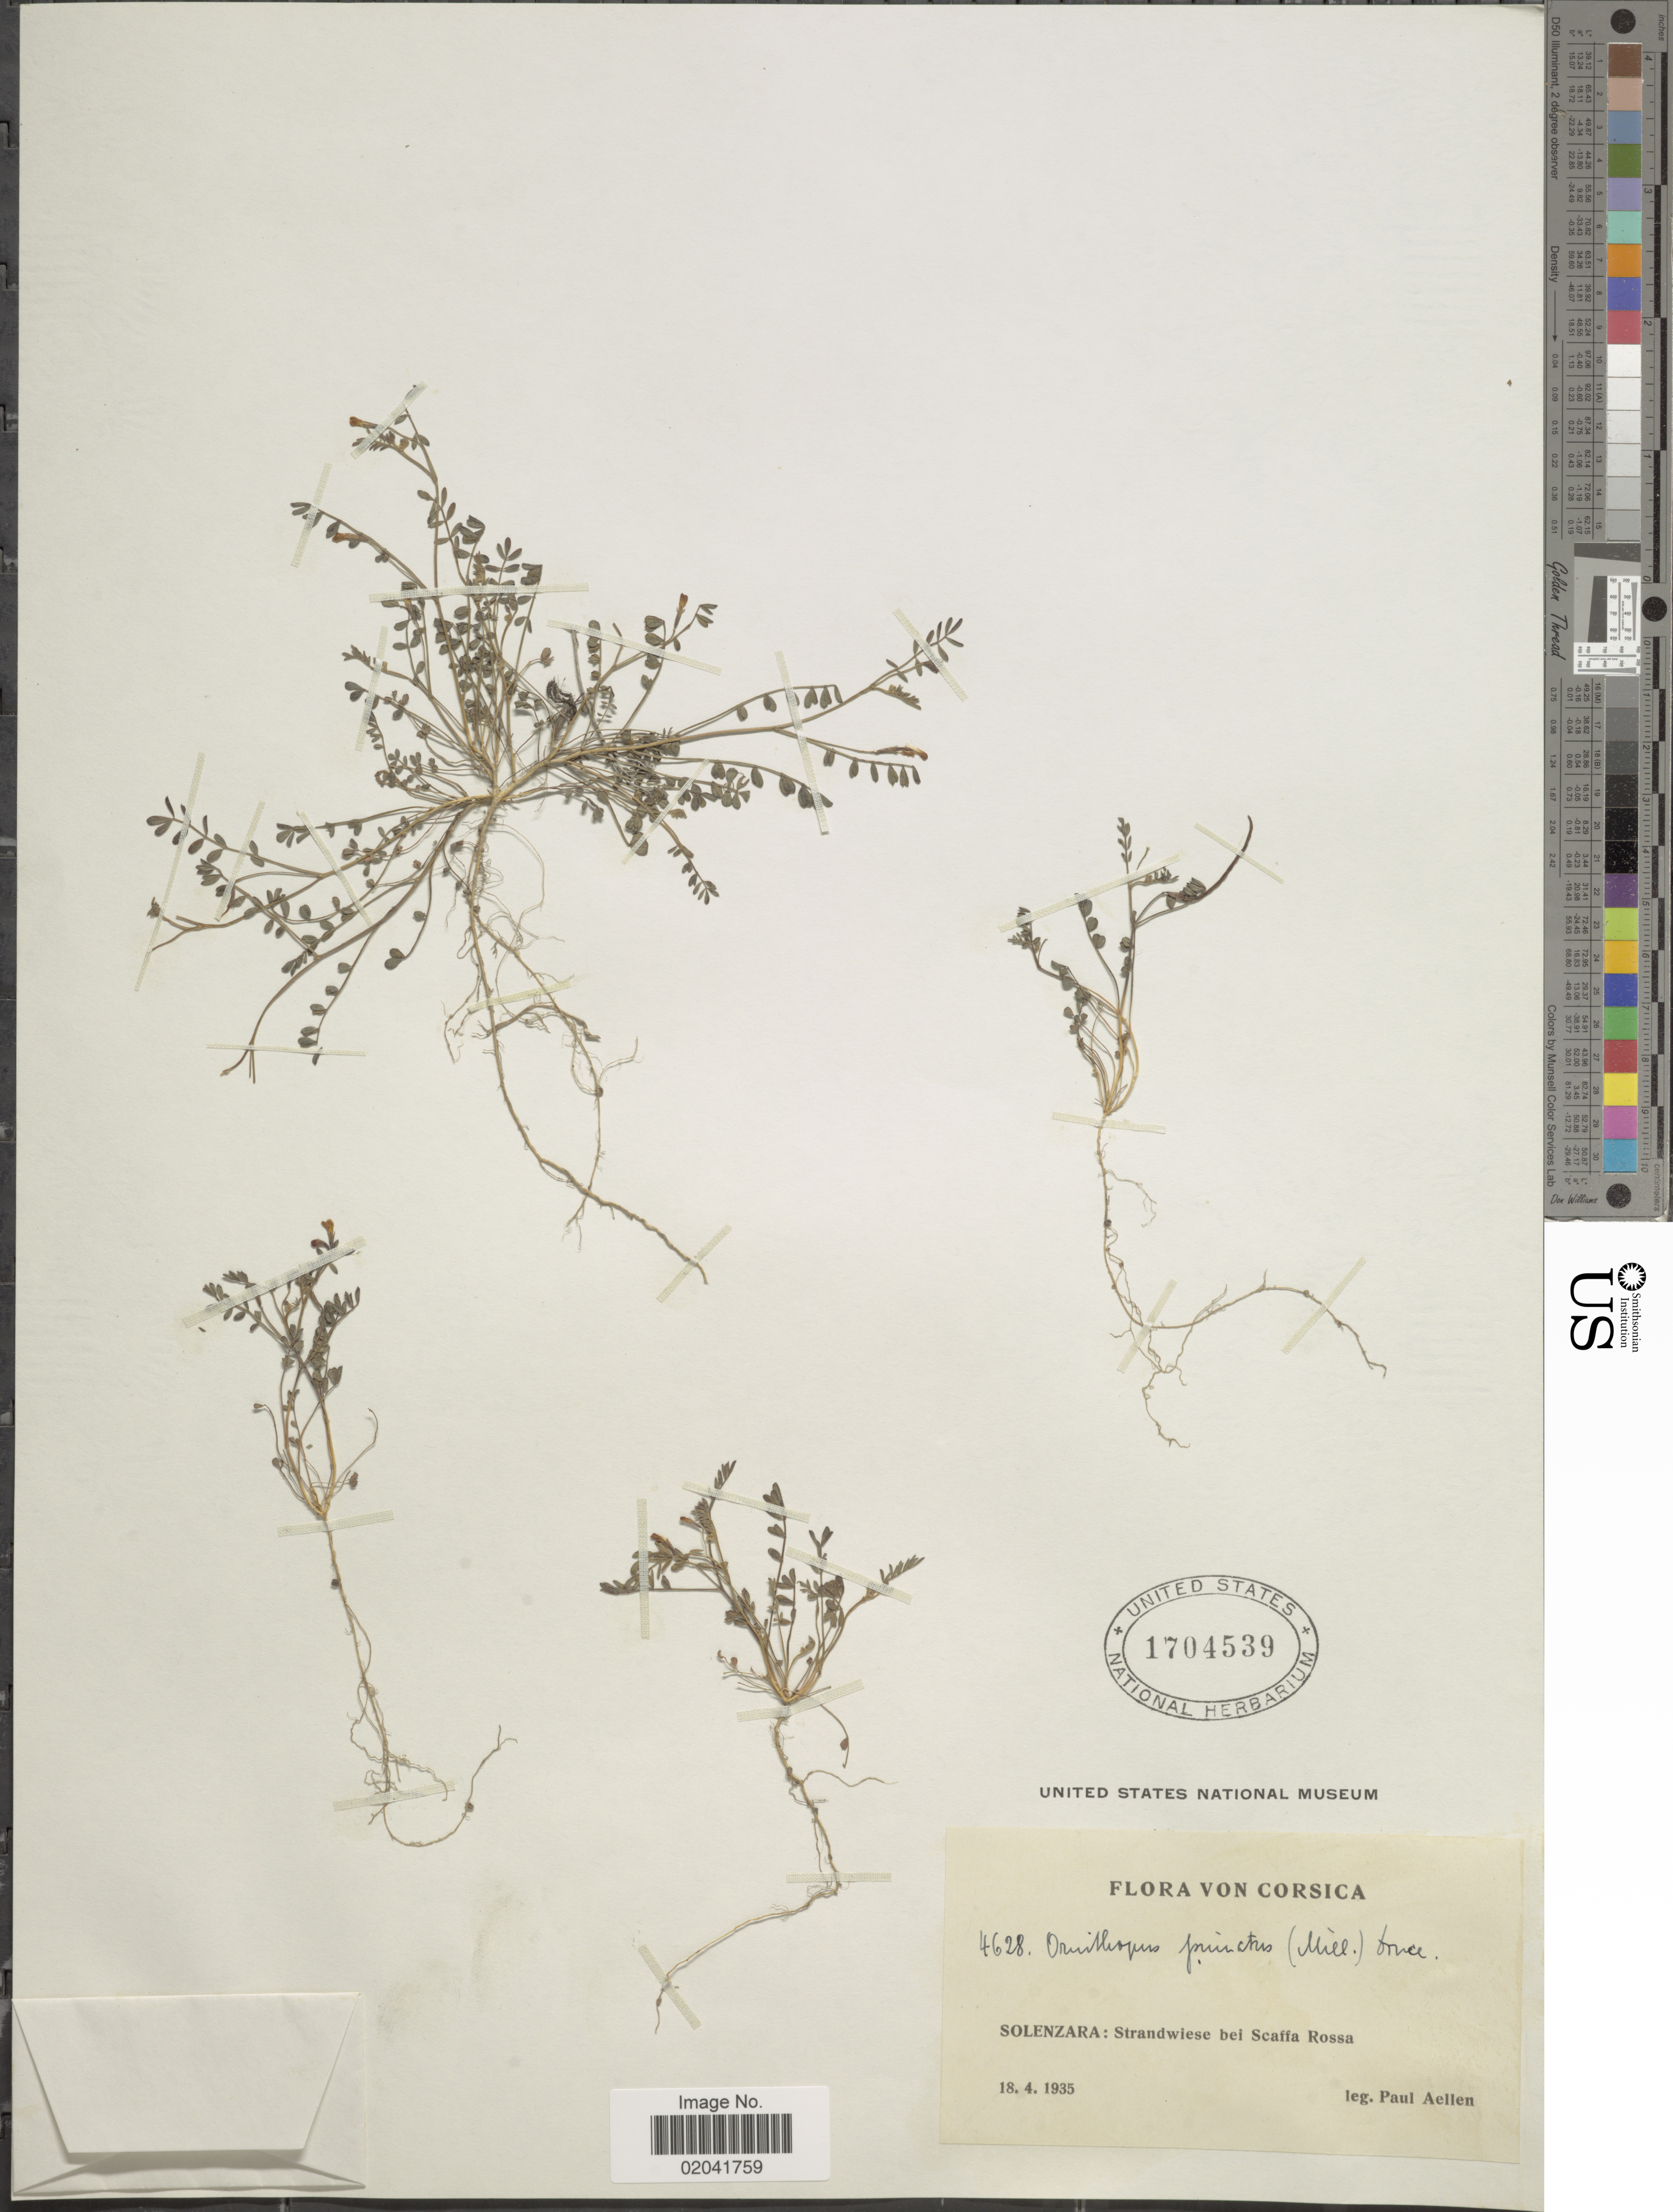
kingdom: Plantae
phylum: Tracheophyta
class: Magnoliopsida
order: Fabales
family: Fabaceae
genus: Ornithopus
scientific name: Ornithopus pinnatus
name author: (Mill.) Druce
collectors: P. Aellen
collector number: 4628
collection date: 1935-04-18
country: France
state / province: Corsica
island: Corse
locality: Solenzara: Strandwiese bei Scaffa Rossa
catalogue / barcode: US 1704539